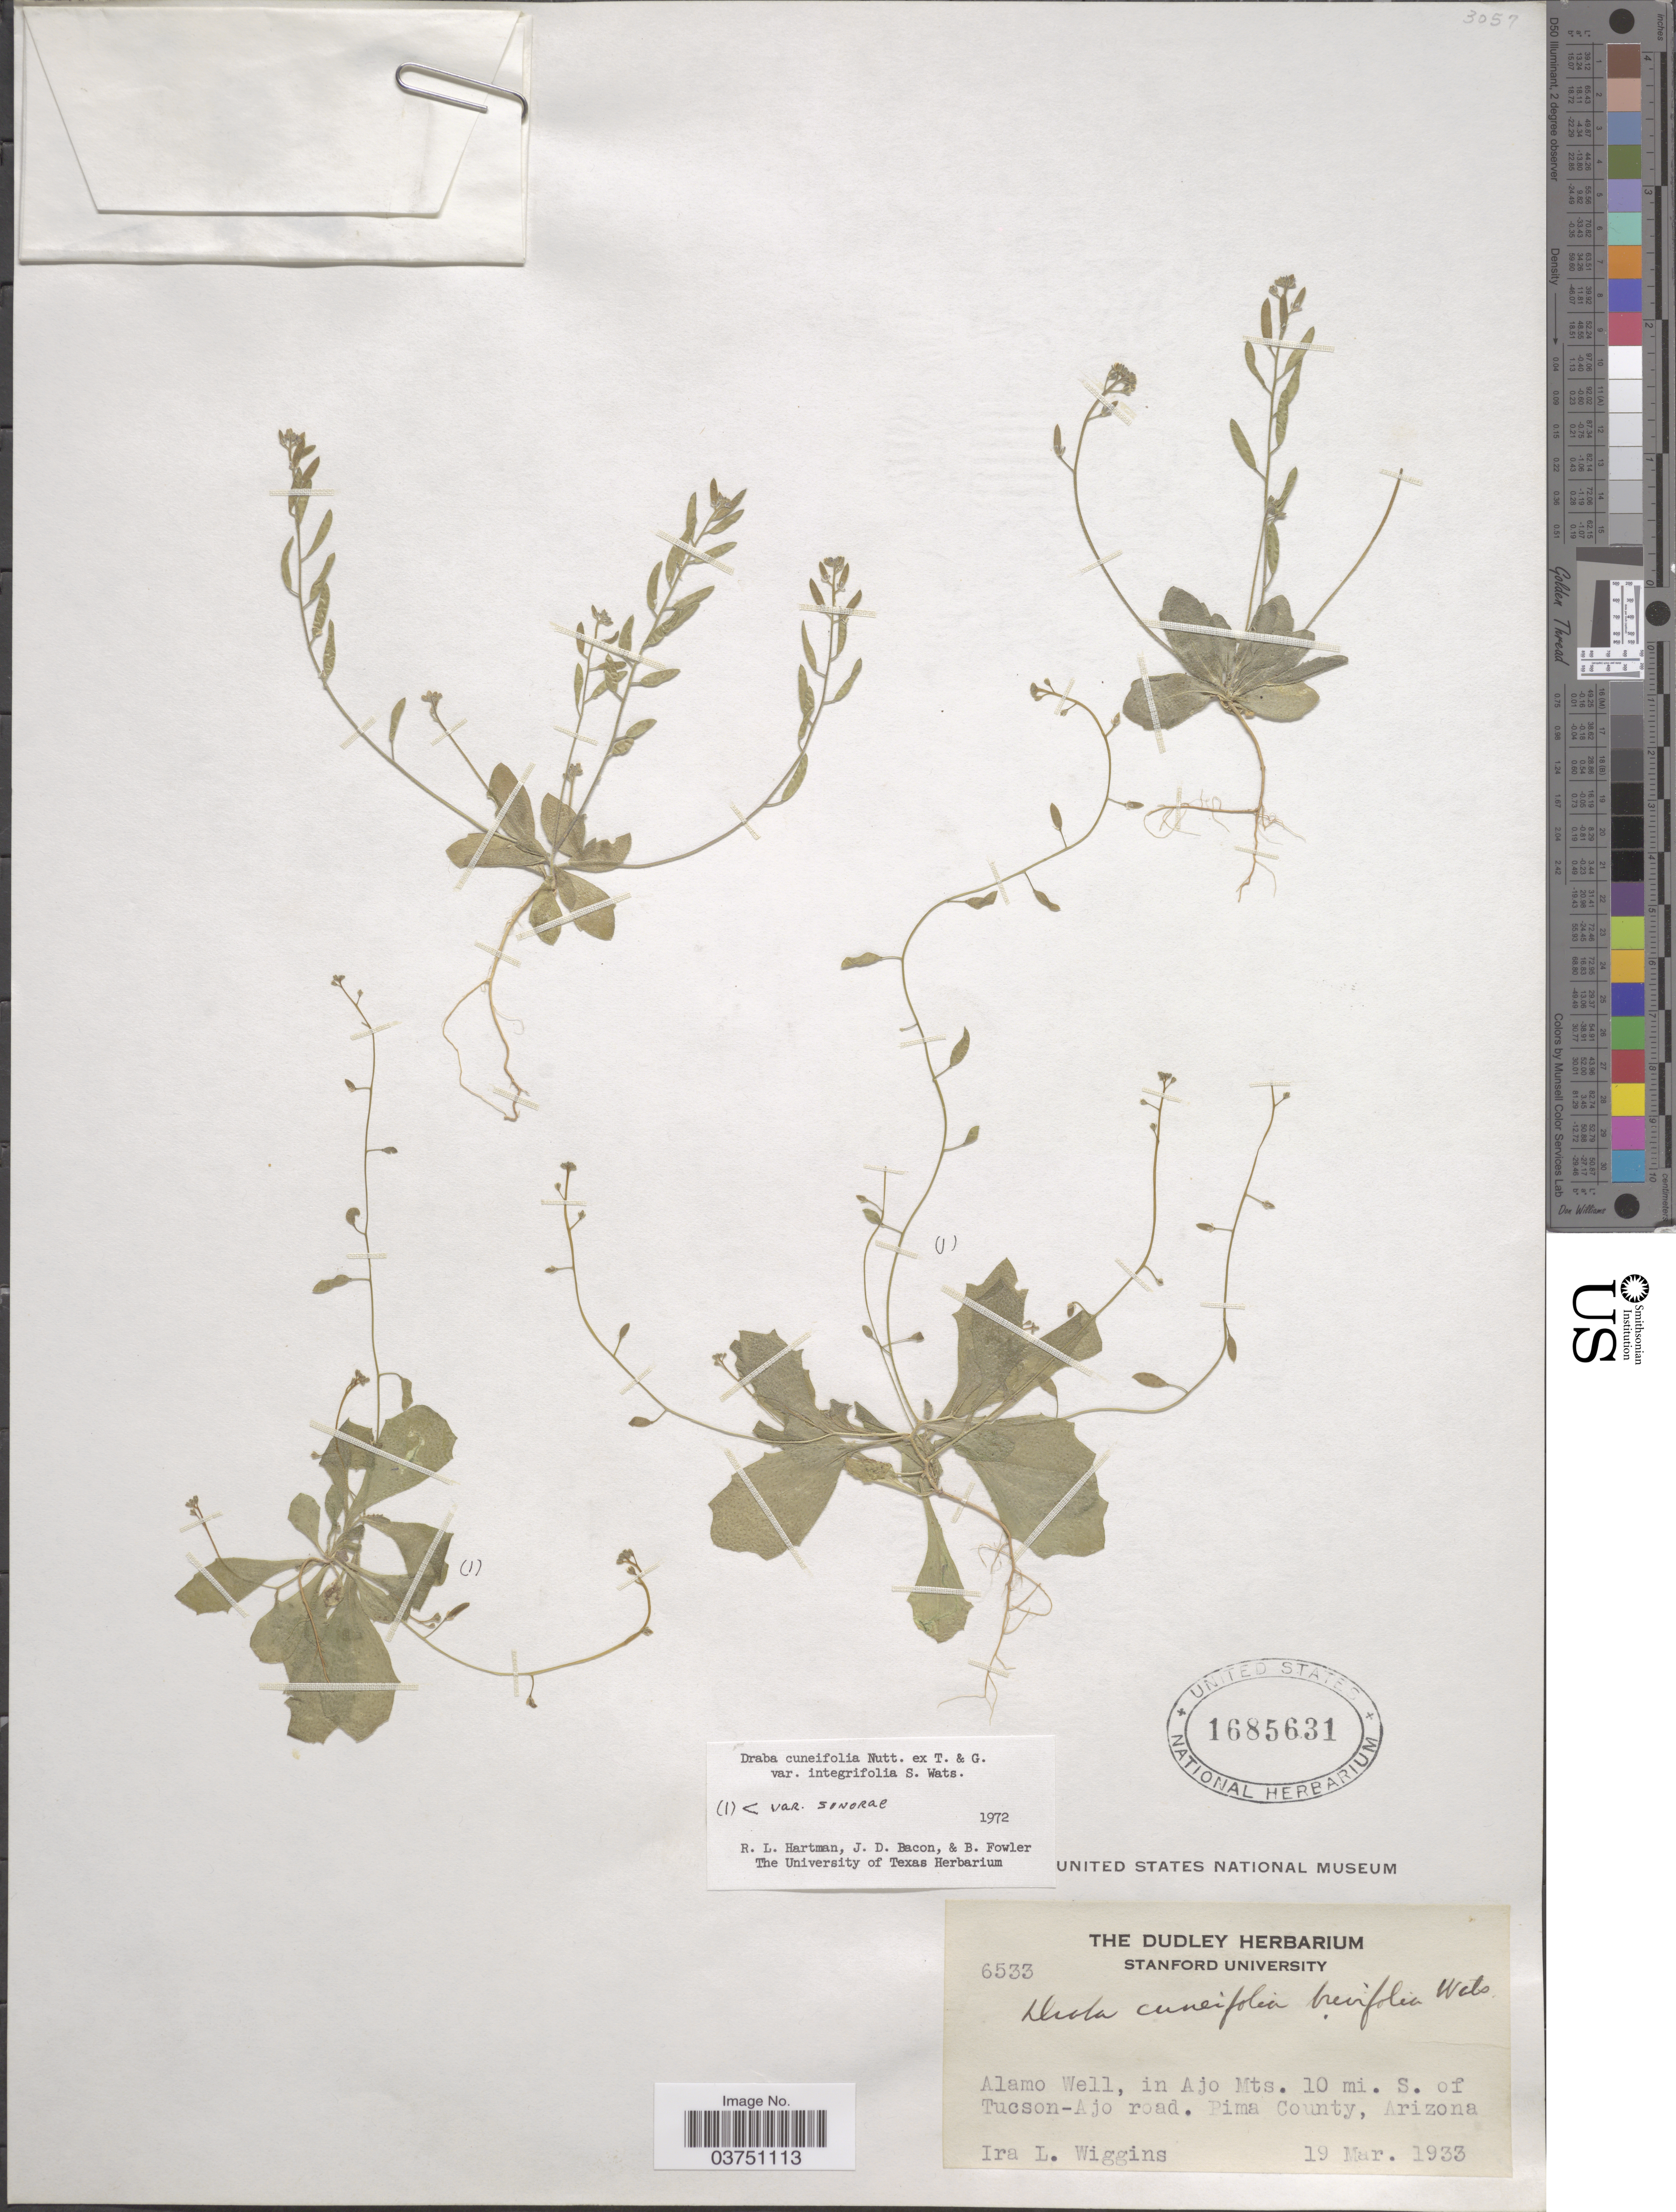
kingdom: Plantae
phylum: Tracheophyta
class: Magnoliopsida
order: Brassicales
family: Brassicaceae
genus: Draba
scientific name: Draba cuneifolia var. sonorae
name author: (Greene) Parish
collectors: I. L. Wiggins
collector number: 6533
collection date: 1933-03-19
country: United States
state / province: Arizona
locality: Alamo Well, in Ajo Mts. 10 mi. S. of Tucson-Ajo road. Pima County.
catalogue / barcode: US 1685631